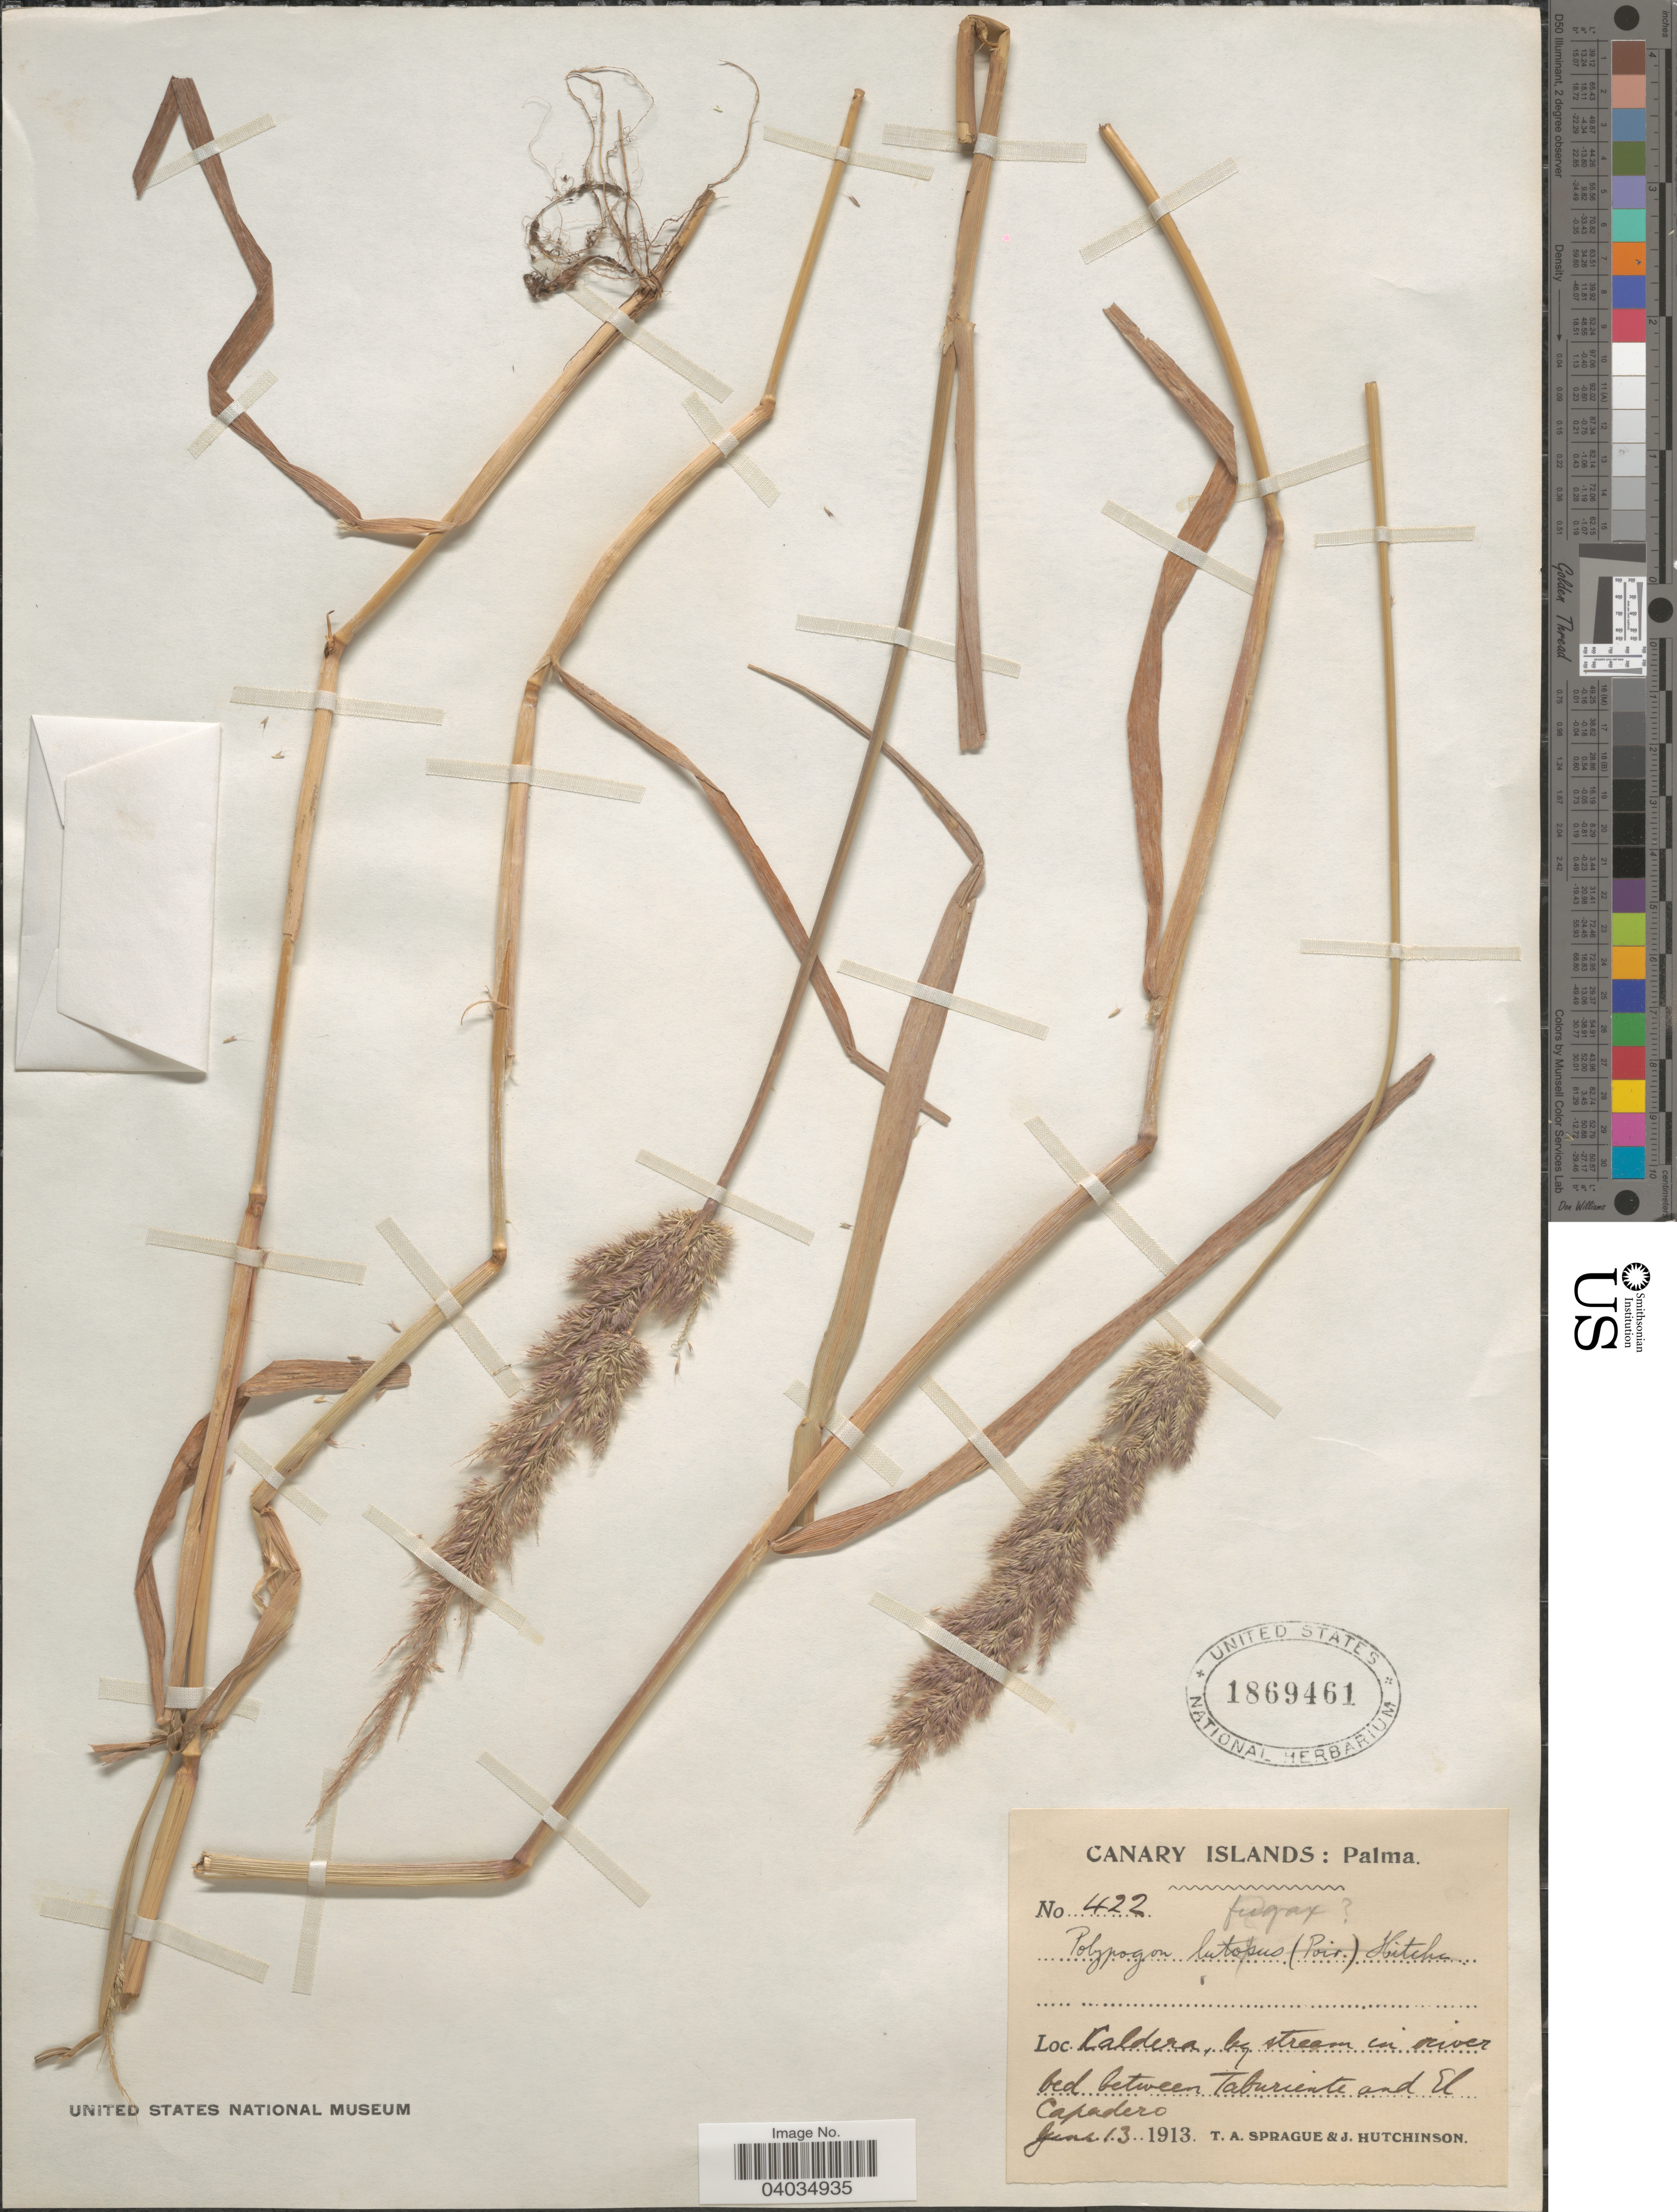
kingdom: Plantae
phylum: Tracheophyta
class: Liliopsida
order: Poales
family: Poaceae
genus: Polypogon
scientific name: Polypogon fugax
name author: Nees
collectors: T. A. Sprague & J. Hutchinson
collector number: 422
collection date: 1913-06-13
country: Spain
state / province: Canarias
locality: Canary Islands: Palma. Caldera, by stream in river bed between Taburiente and El Capadero.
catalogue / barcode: US 1869461